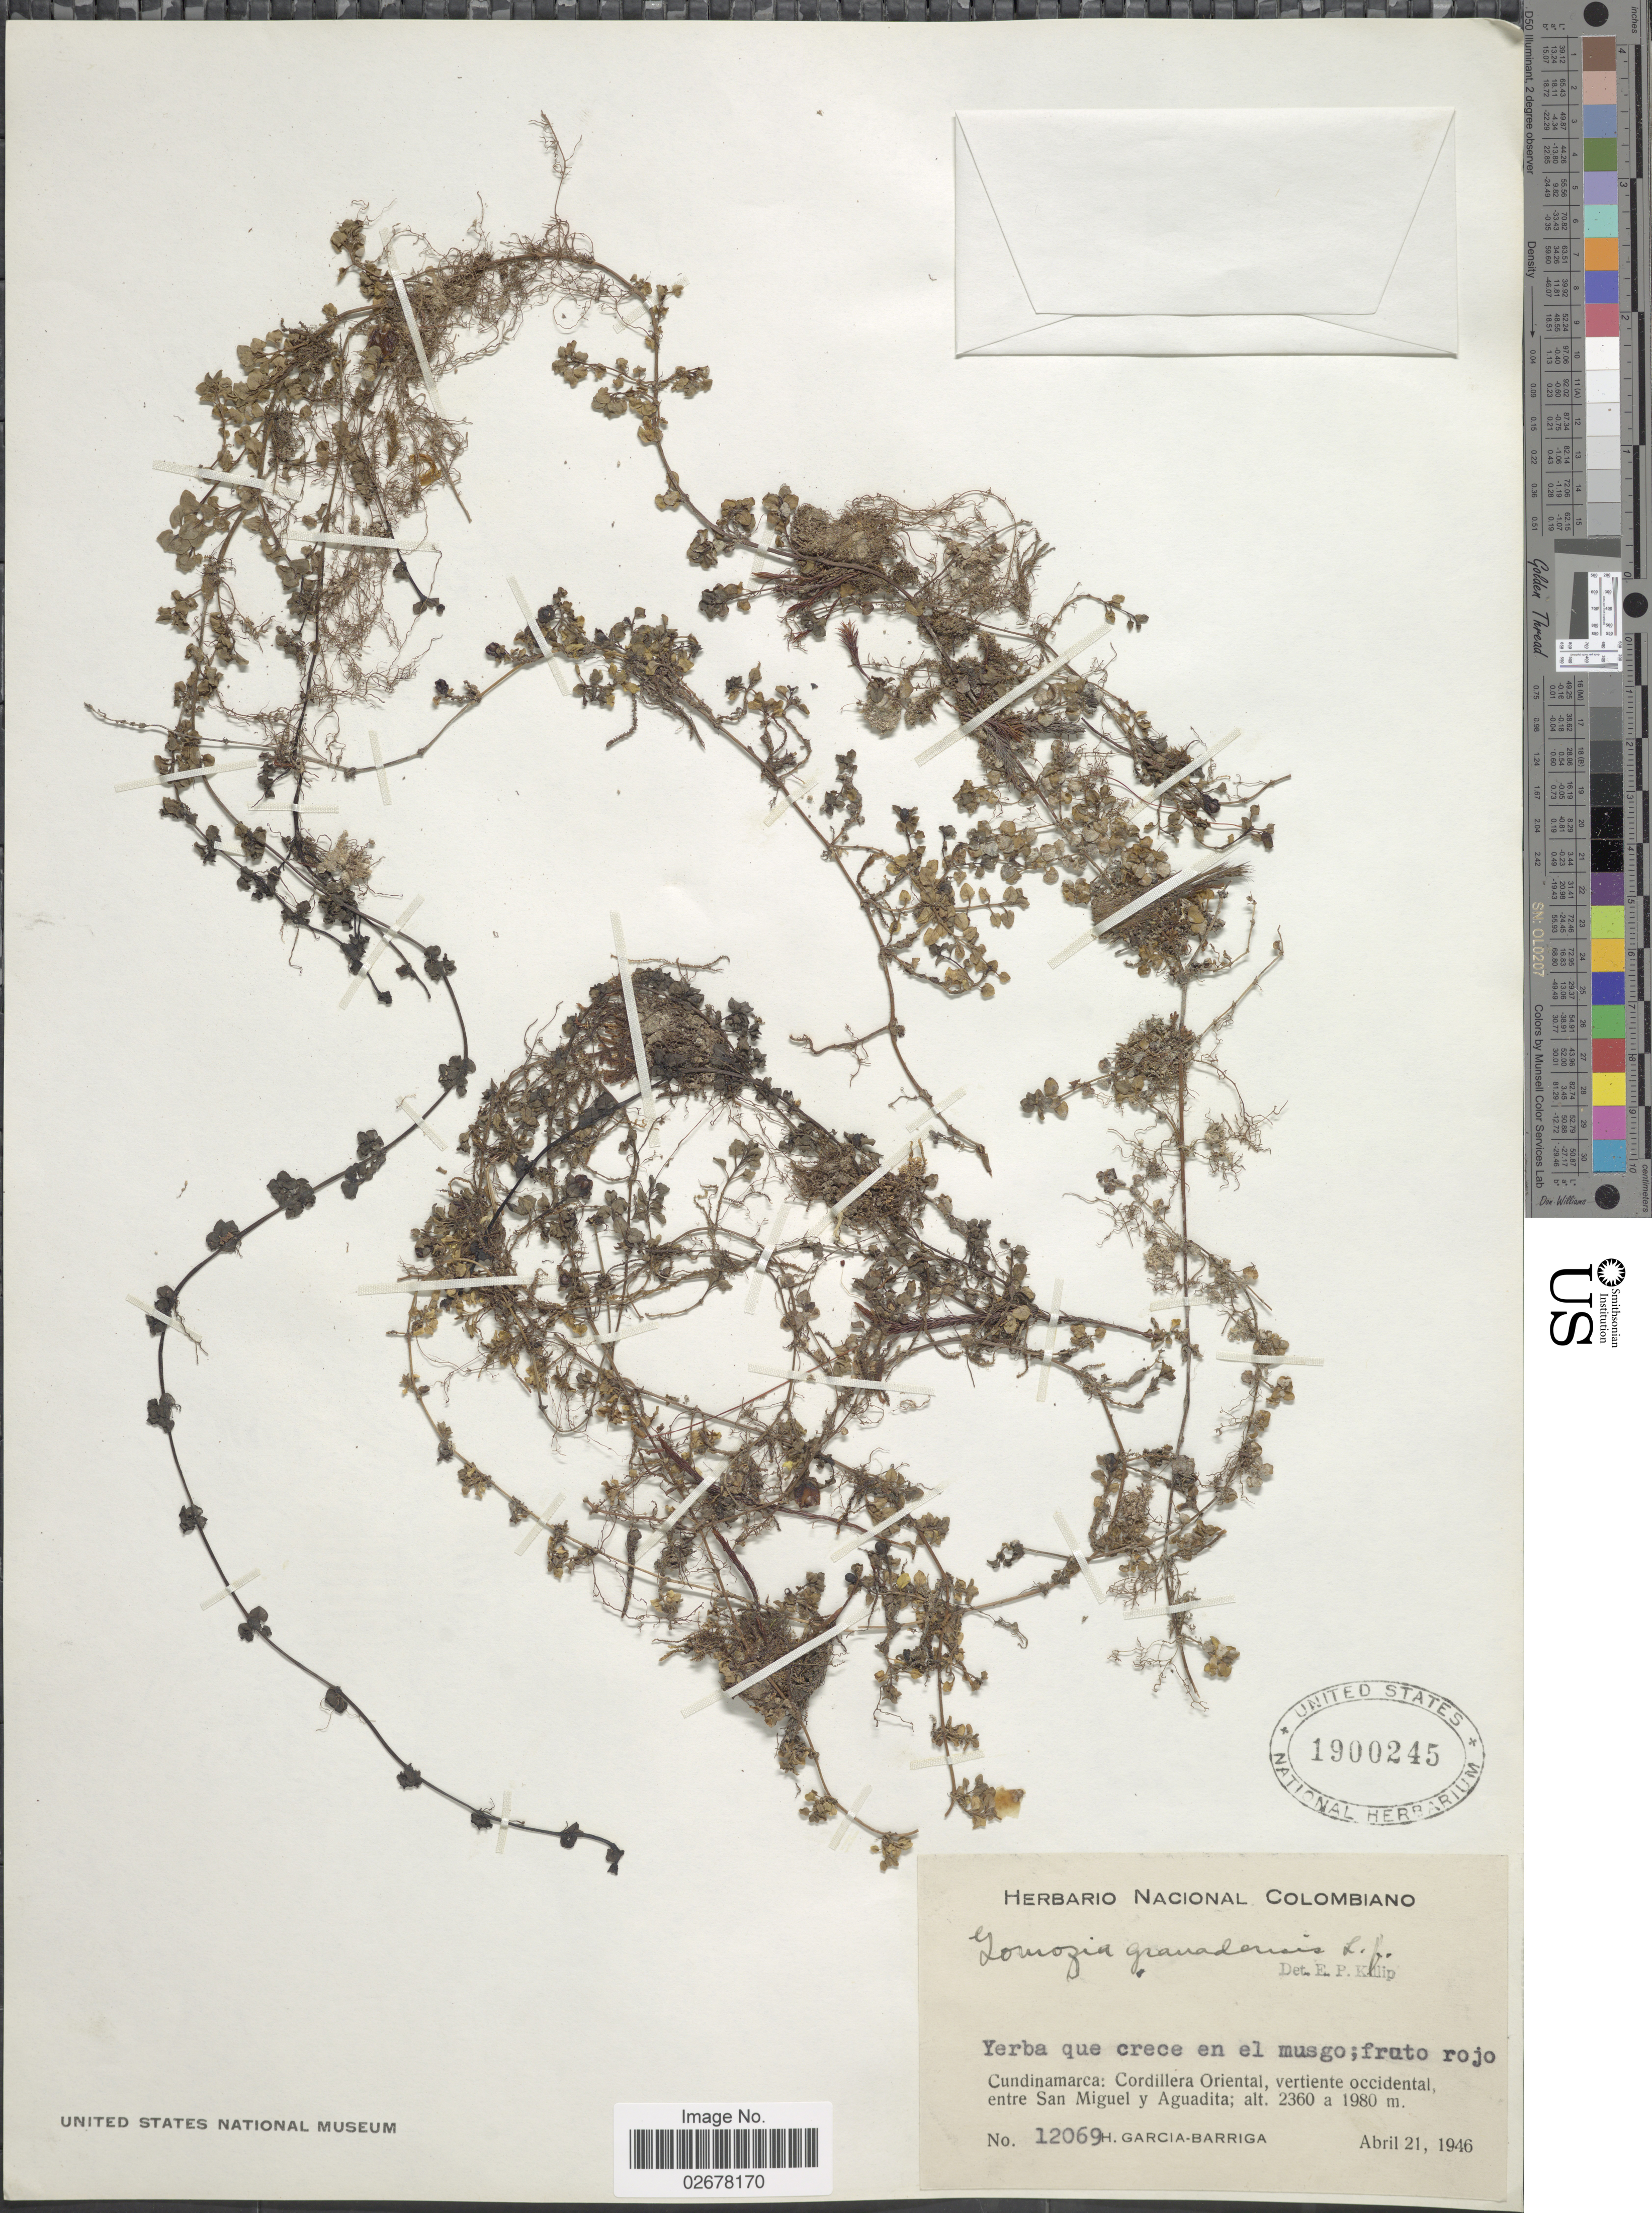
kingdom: Plantae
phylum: Tracheophyta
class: Magnoliopsida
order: Gentianales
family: Rubiaceae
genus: Nertera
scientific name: Nertera depressa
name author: Banks & Sol. ex Gaertn.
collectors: H. García Barriga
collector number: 12069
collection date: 1946-04-21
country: Colombia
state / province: Cundinamarca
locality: Cordillera Oriental, vertiente occidental, entre San Miguel y Aguadita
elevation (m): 1980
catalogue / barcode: US 1900245